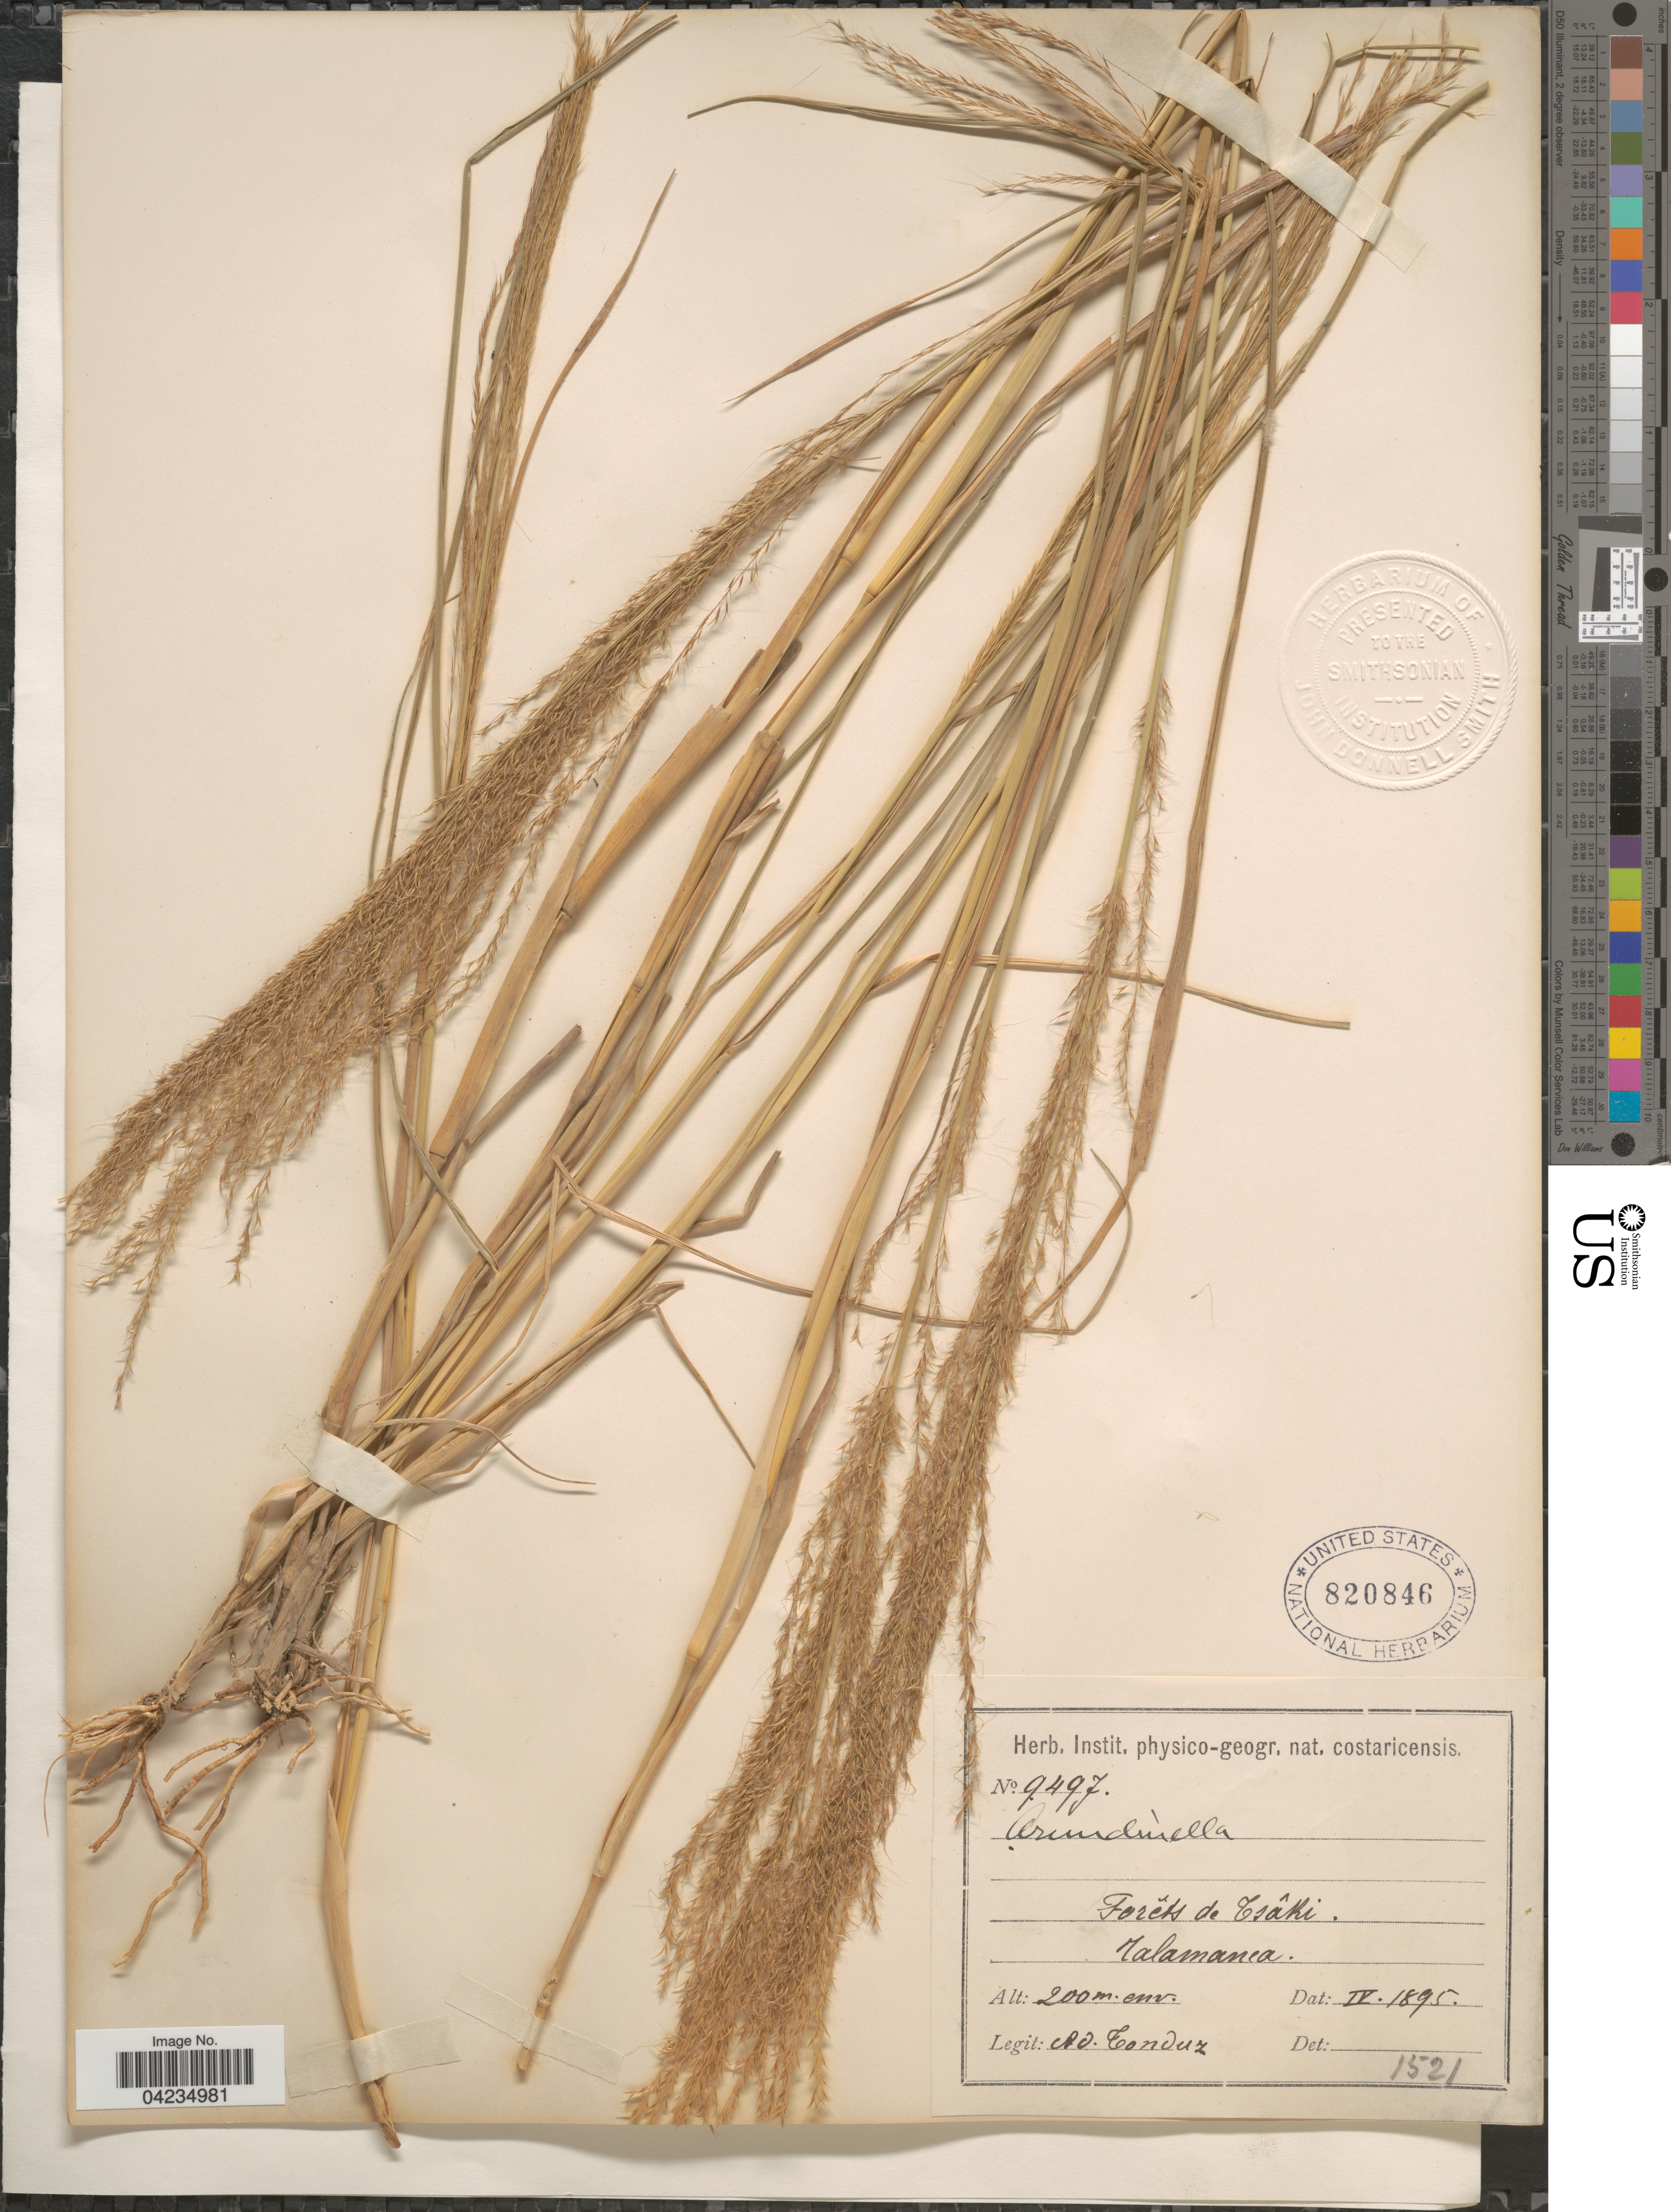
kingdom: Plantae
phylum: Tracheophyta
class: Liliopsida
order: Poales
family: Poaceae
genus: Arundinella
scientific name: Arundinella berteroniana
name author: (Schult.) Hitchc. & Chase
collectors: A. Tonduz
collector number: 9497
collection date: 1895-04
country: Costa Rica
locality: Forêts de Tsâki. Talamanca.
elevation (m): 200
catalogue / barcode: US 820846